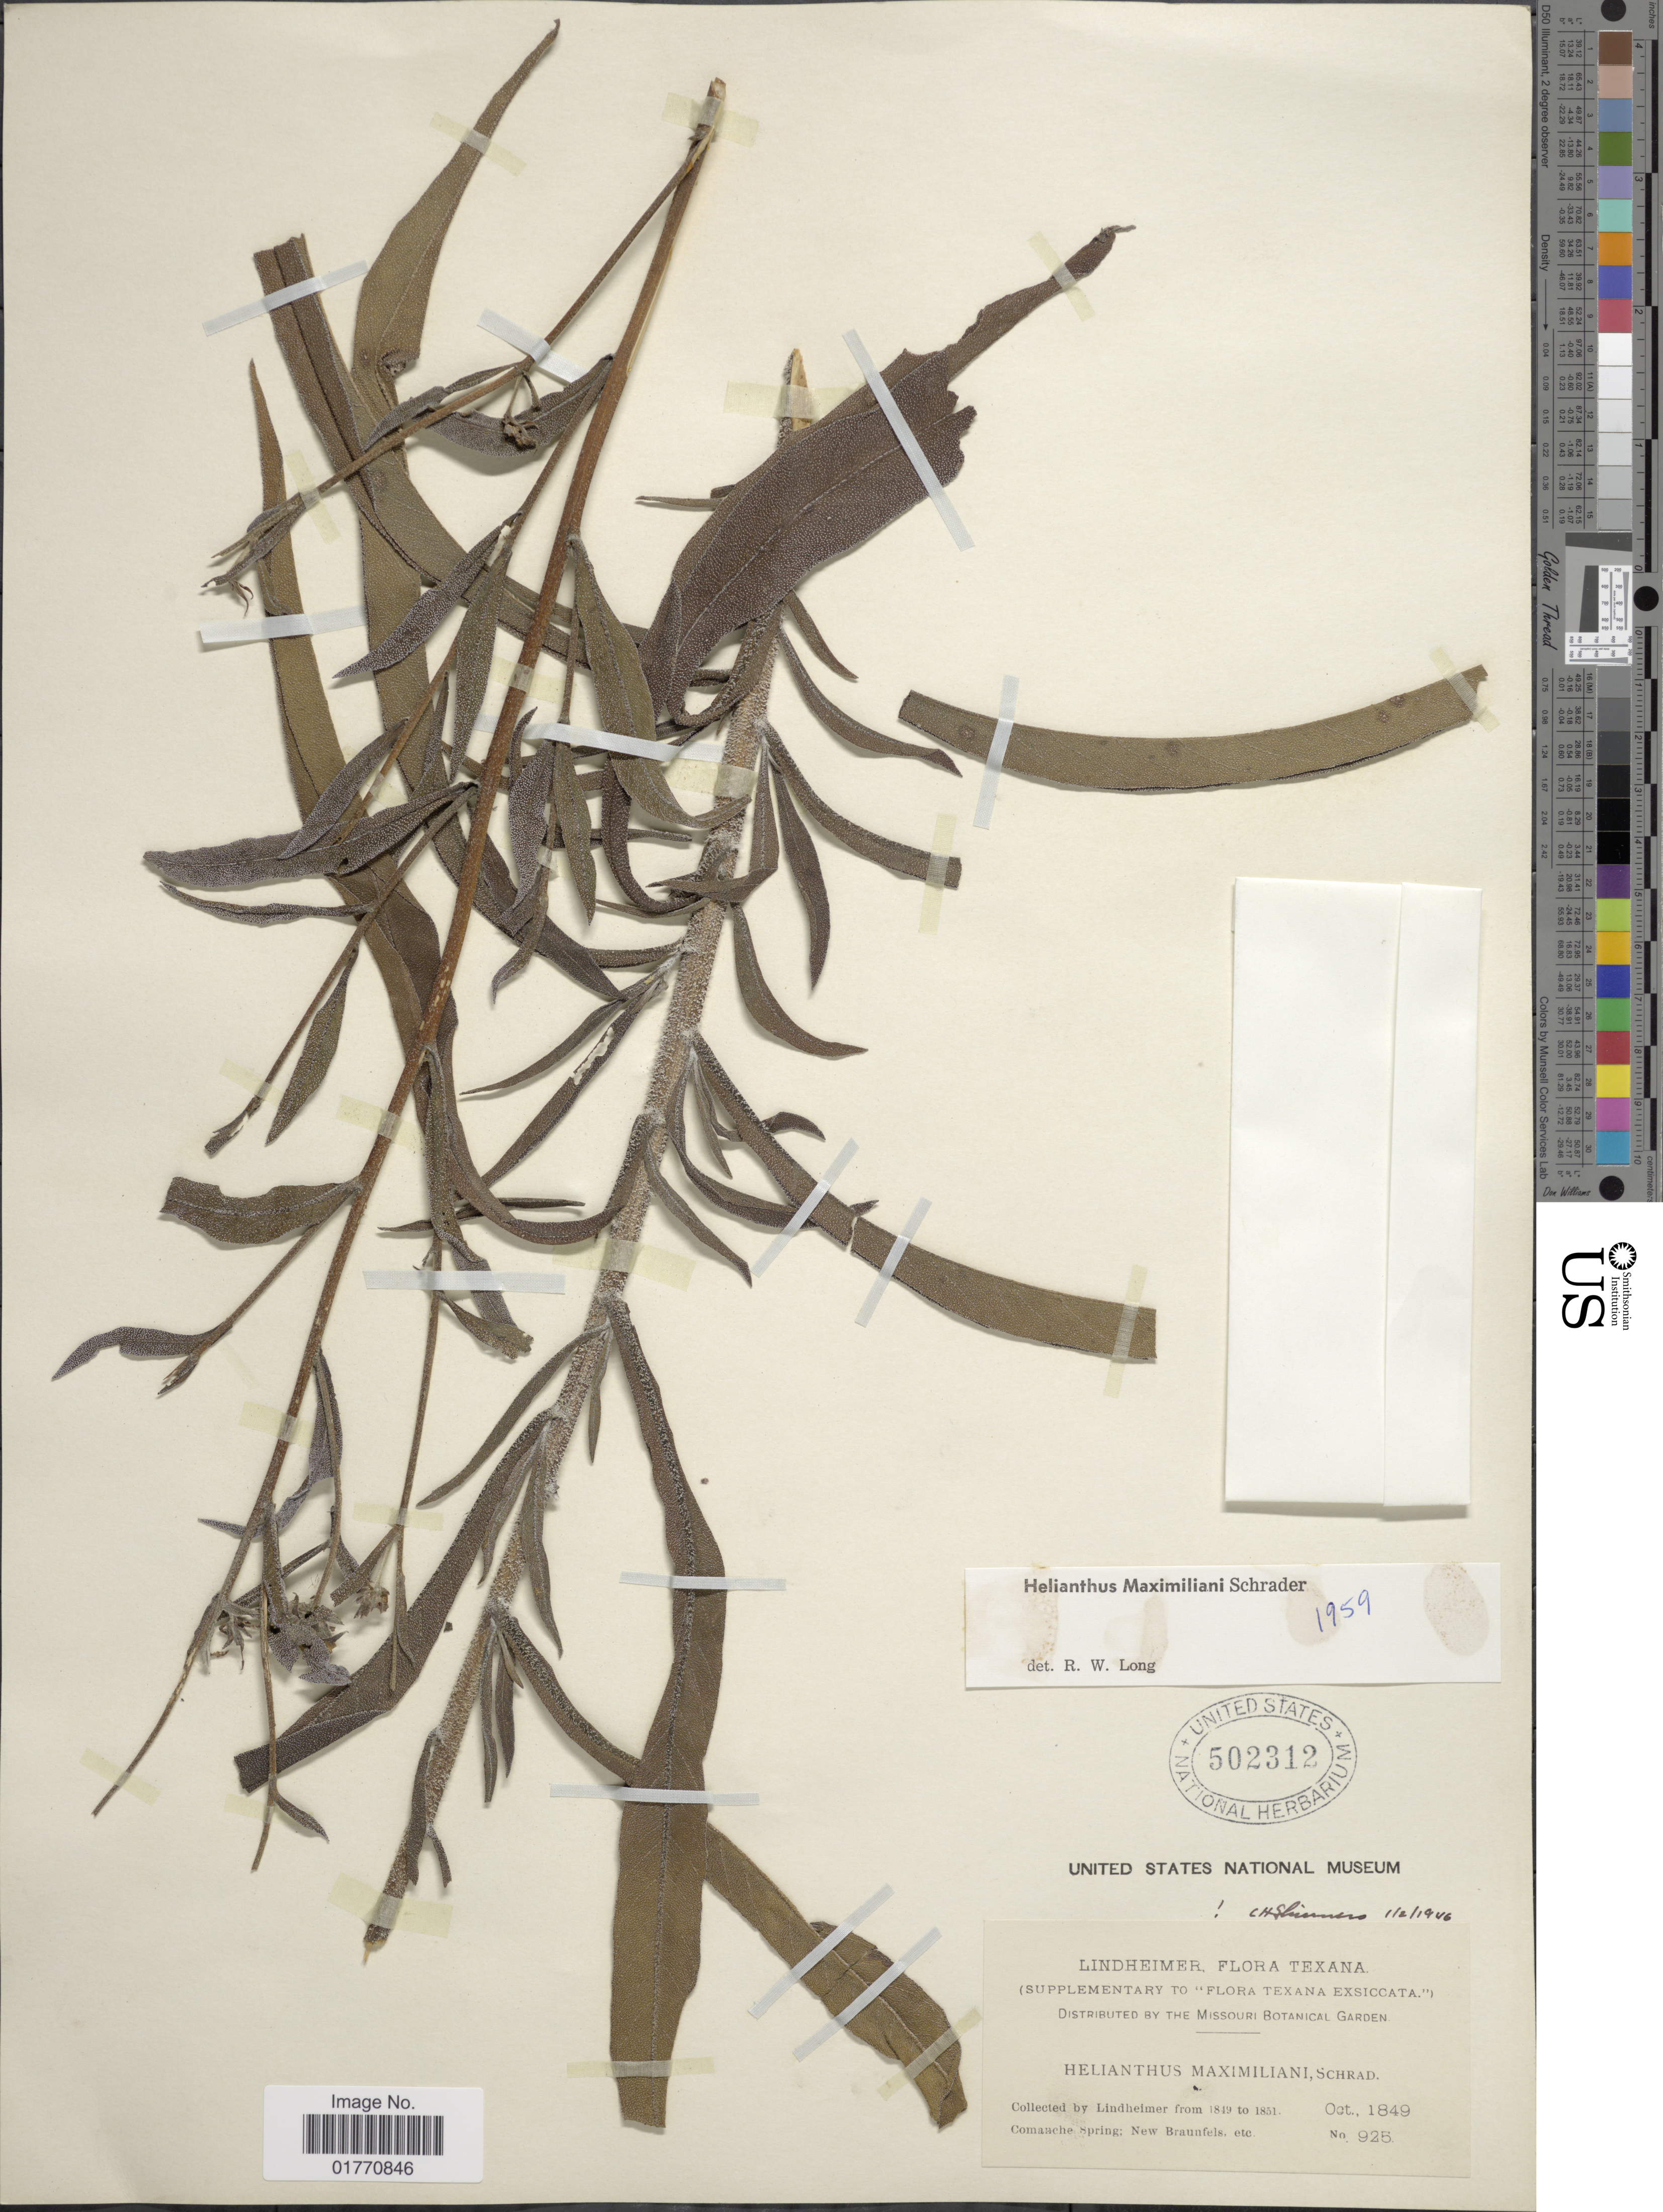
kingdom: Plantae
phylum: Tracheophyta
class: Magnoliopsida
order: Asterales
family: Asteraceae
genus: Helianthus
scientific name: Helianthus maximiliani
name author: Schrad.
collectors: -. Lindheimer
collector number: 925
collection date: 1849-10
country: United States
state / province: Texas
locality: Comache Spring: New Braunfels. etc.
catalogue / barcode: US 502312